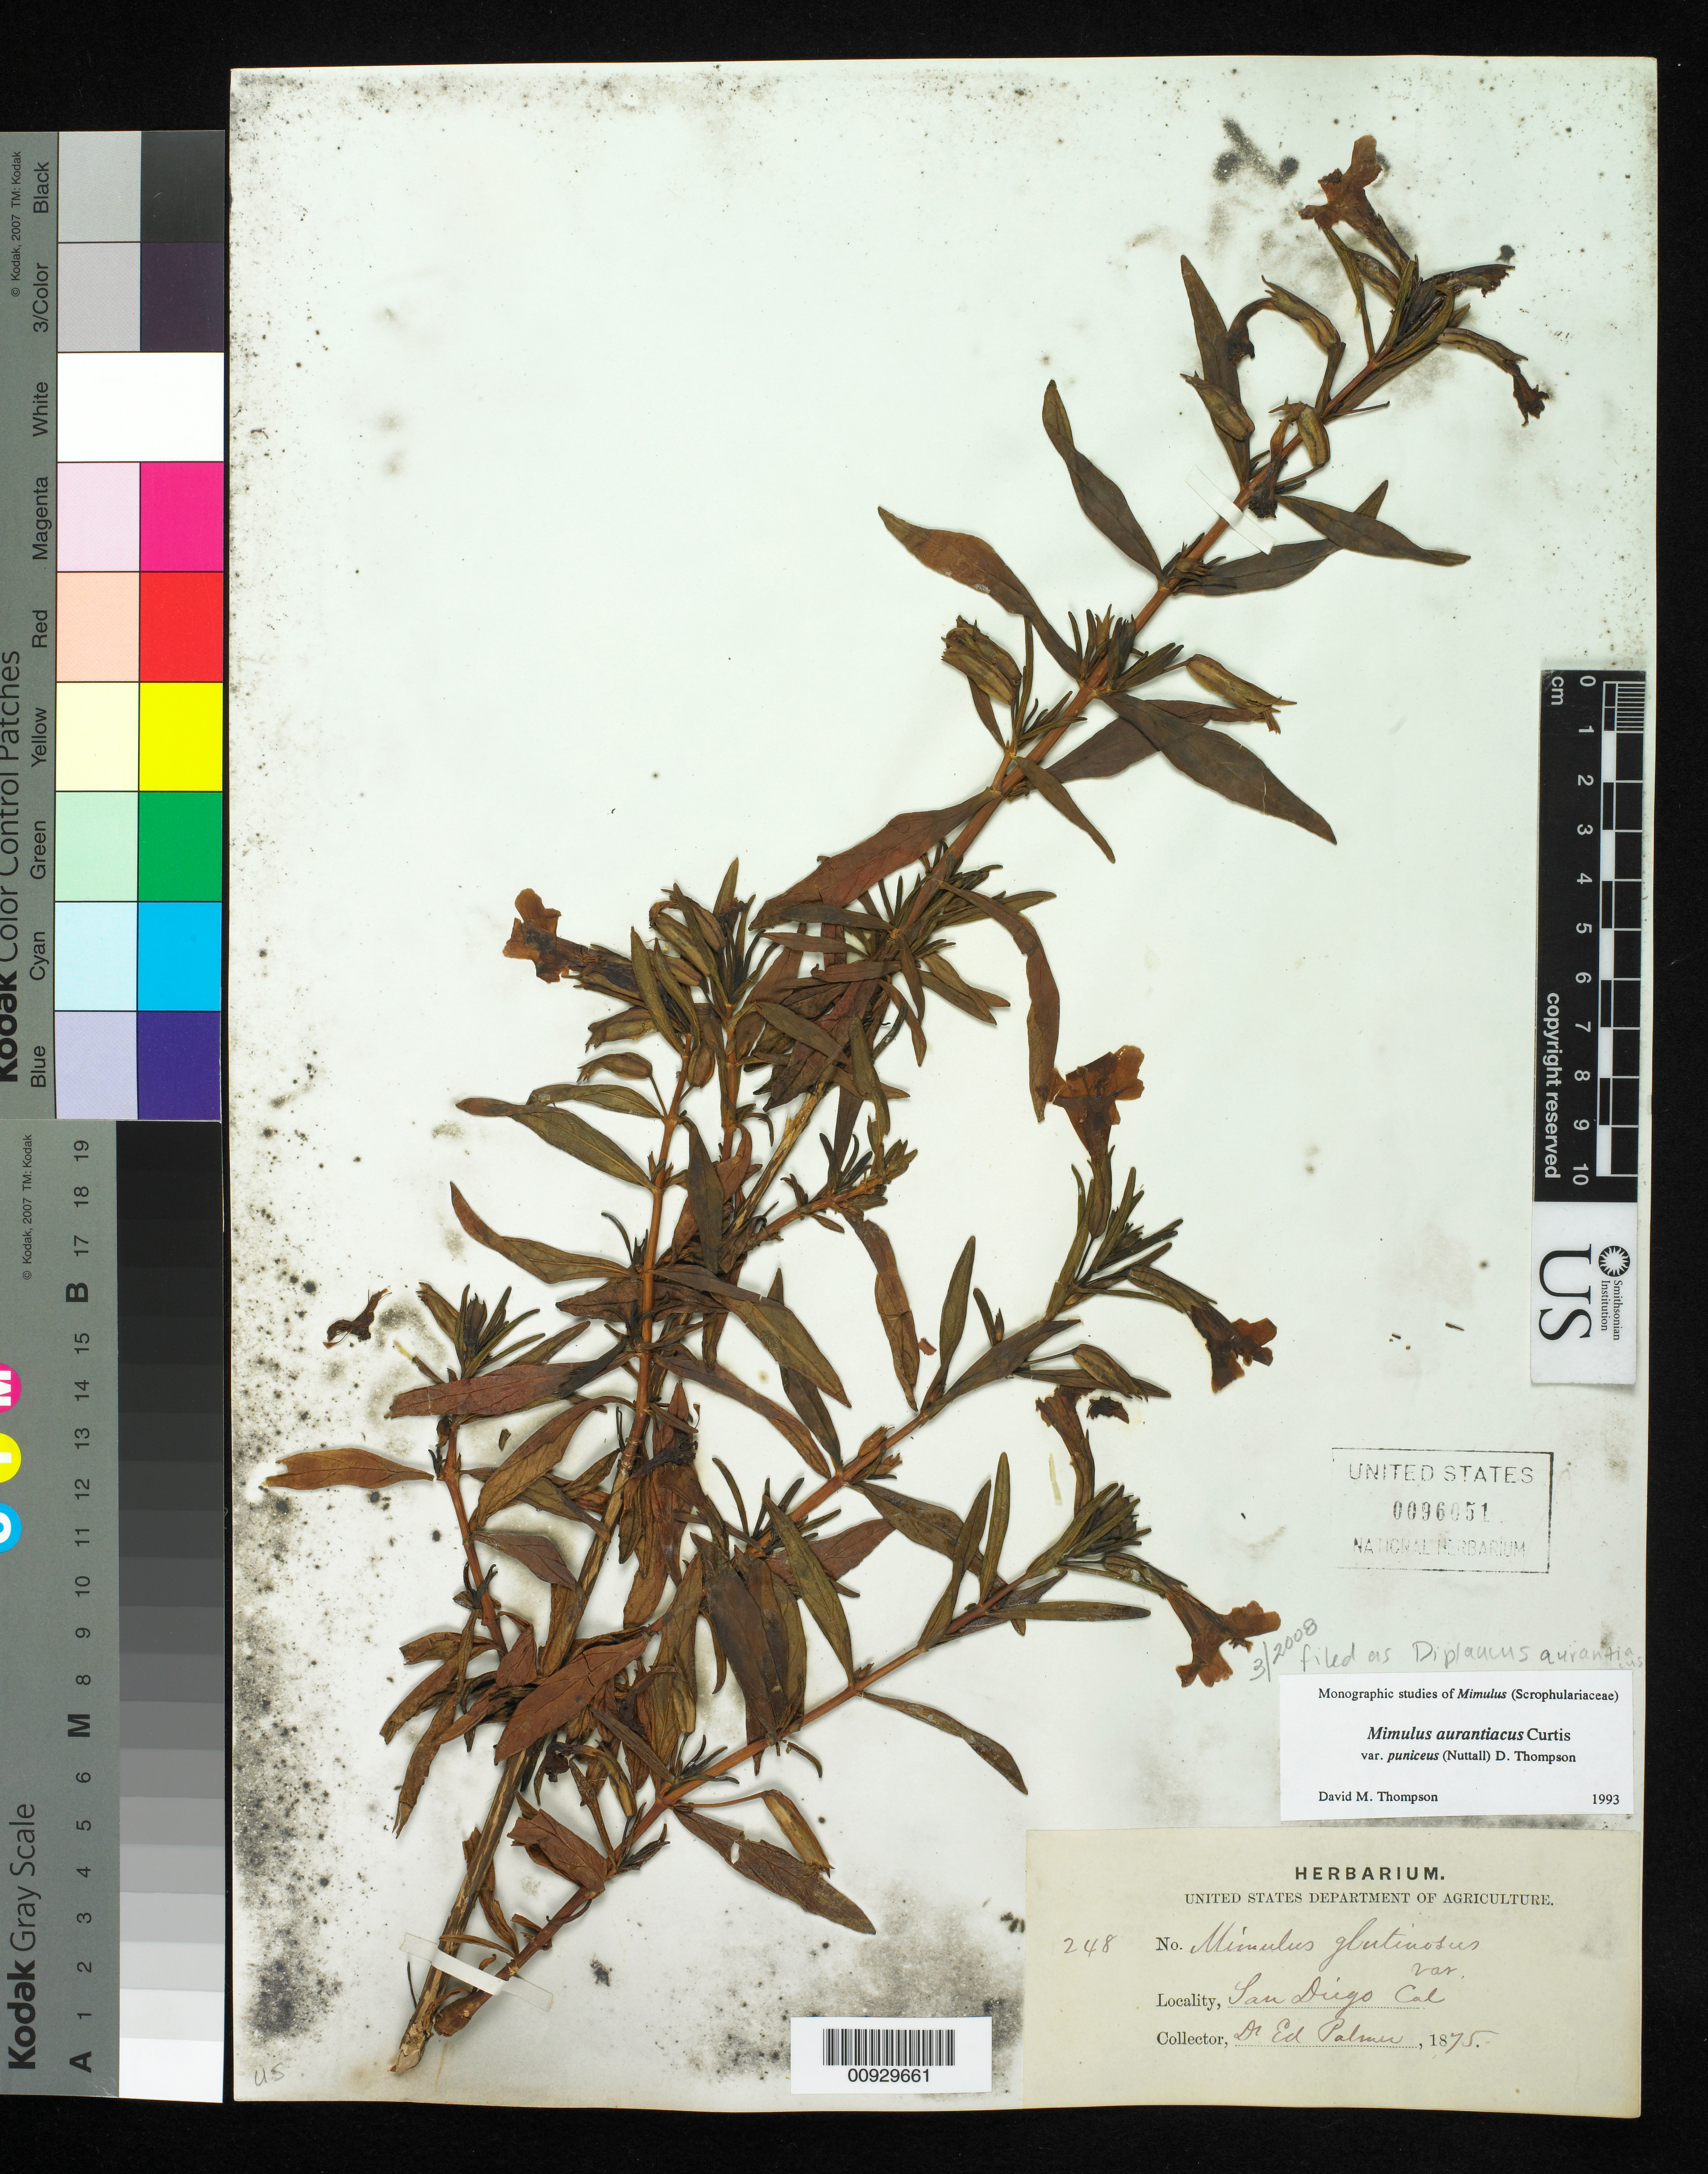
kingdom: Plantae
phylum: Tracheophyta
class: Magnoliopsida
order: Lamiales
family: Phrymaceae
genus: Diplacus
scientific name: Diplacus aurantiacus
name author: (Curtis) Jeps.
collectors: E. Palmer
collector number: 248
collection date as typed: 1875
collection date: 1875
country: United States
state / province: California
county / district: San Diego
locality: San Diego.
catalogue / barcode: US 96051